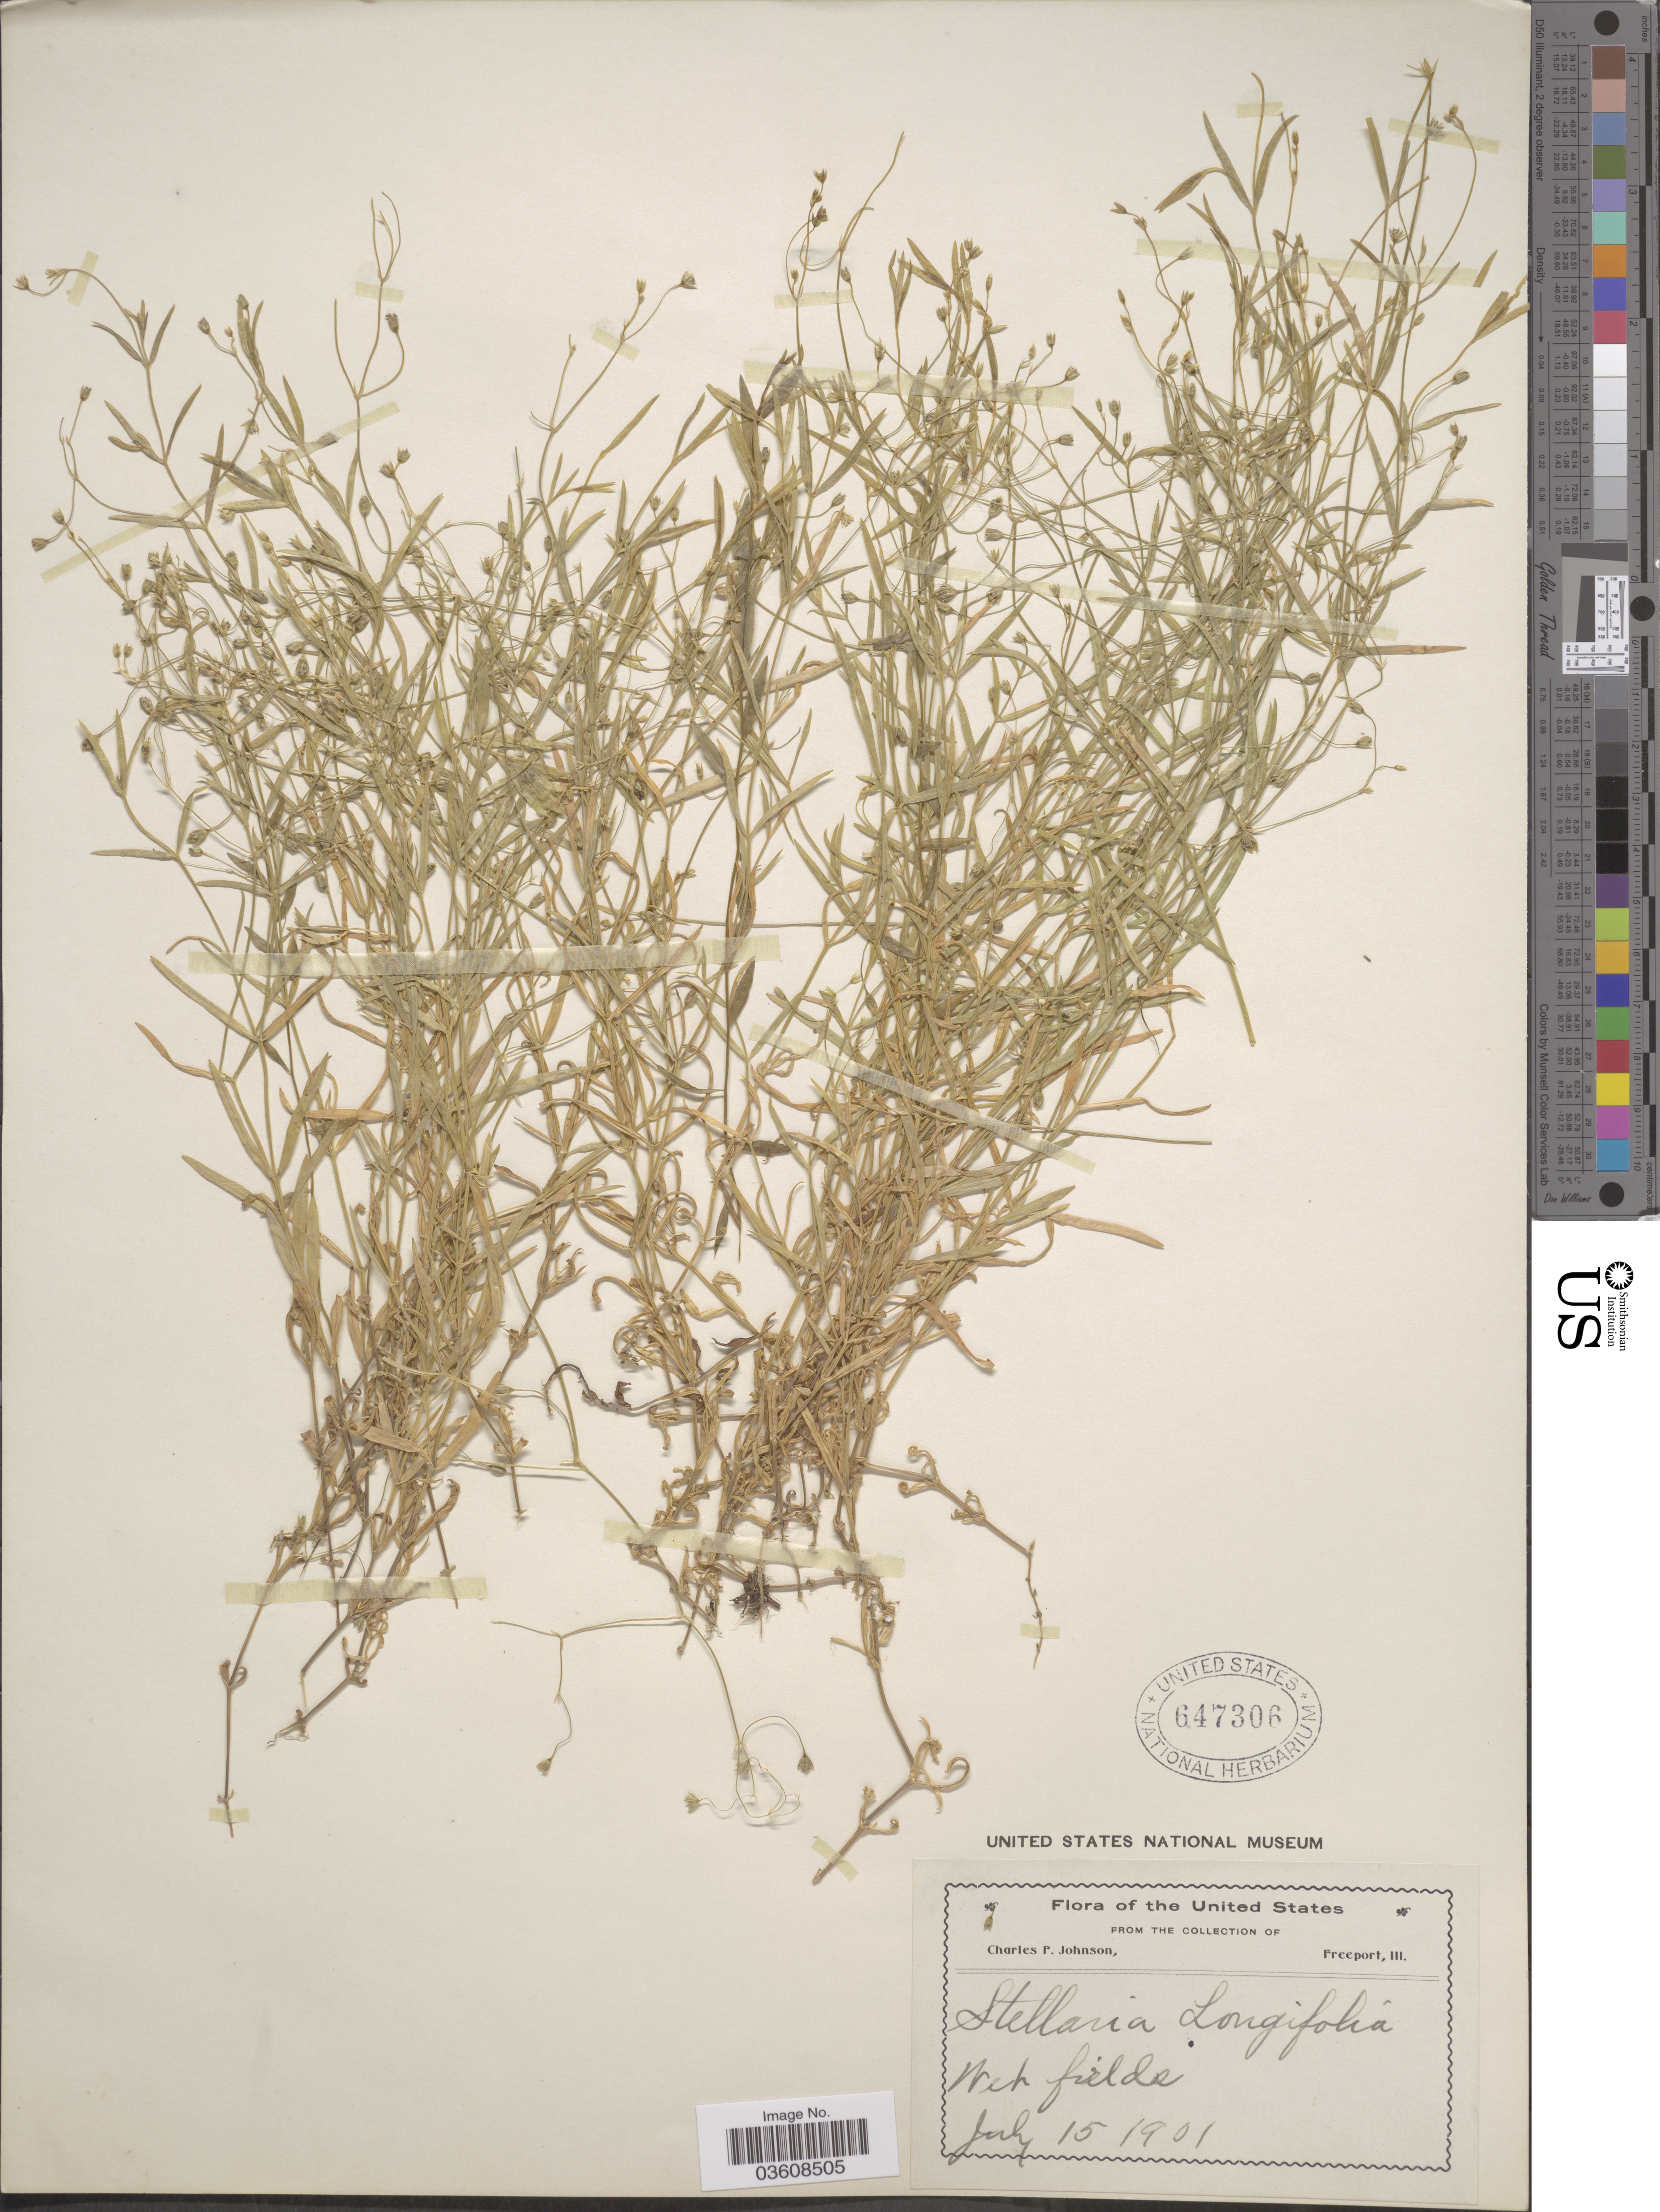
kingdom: Plantae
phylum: Tracheophyta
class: Magnoliopsida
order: Caryophyllales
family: Caryophyllaceae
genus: Stellaria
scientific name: Stellaria longifolia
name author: Muhl. ex Willd.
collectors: C. F. Johnson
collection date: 1901-07-15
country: United States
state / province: Illinois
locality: Freeport.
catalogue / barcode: US 647306